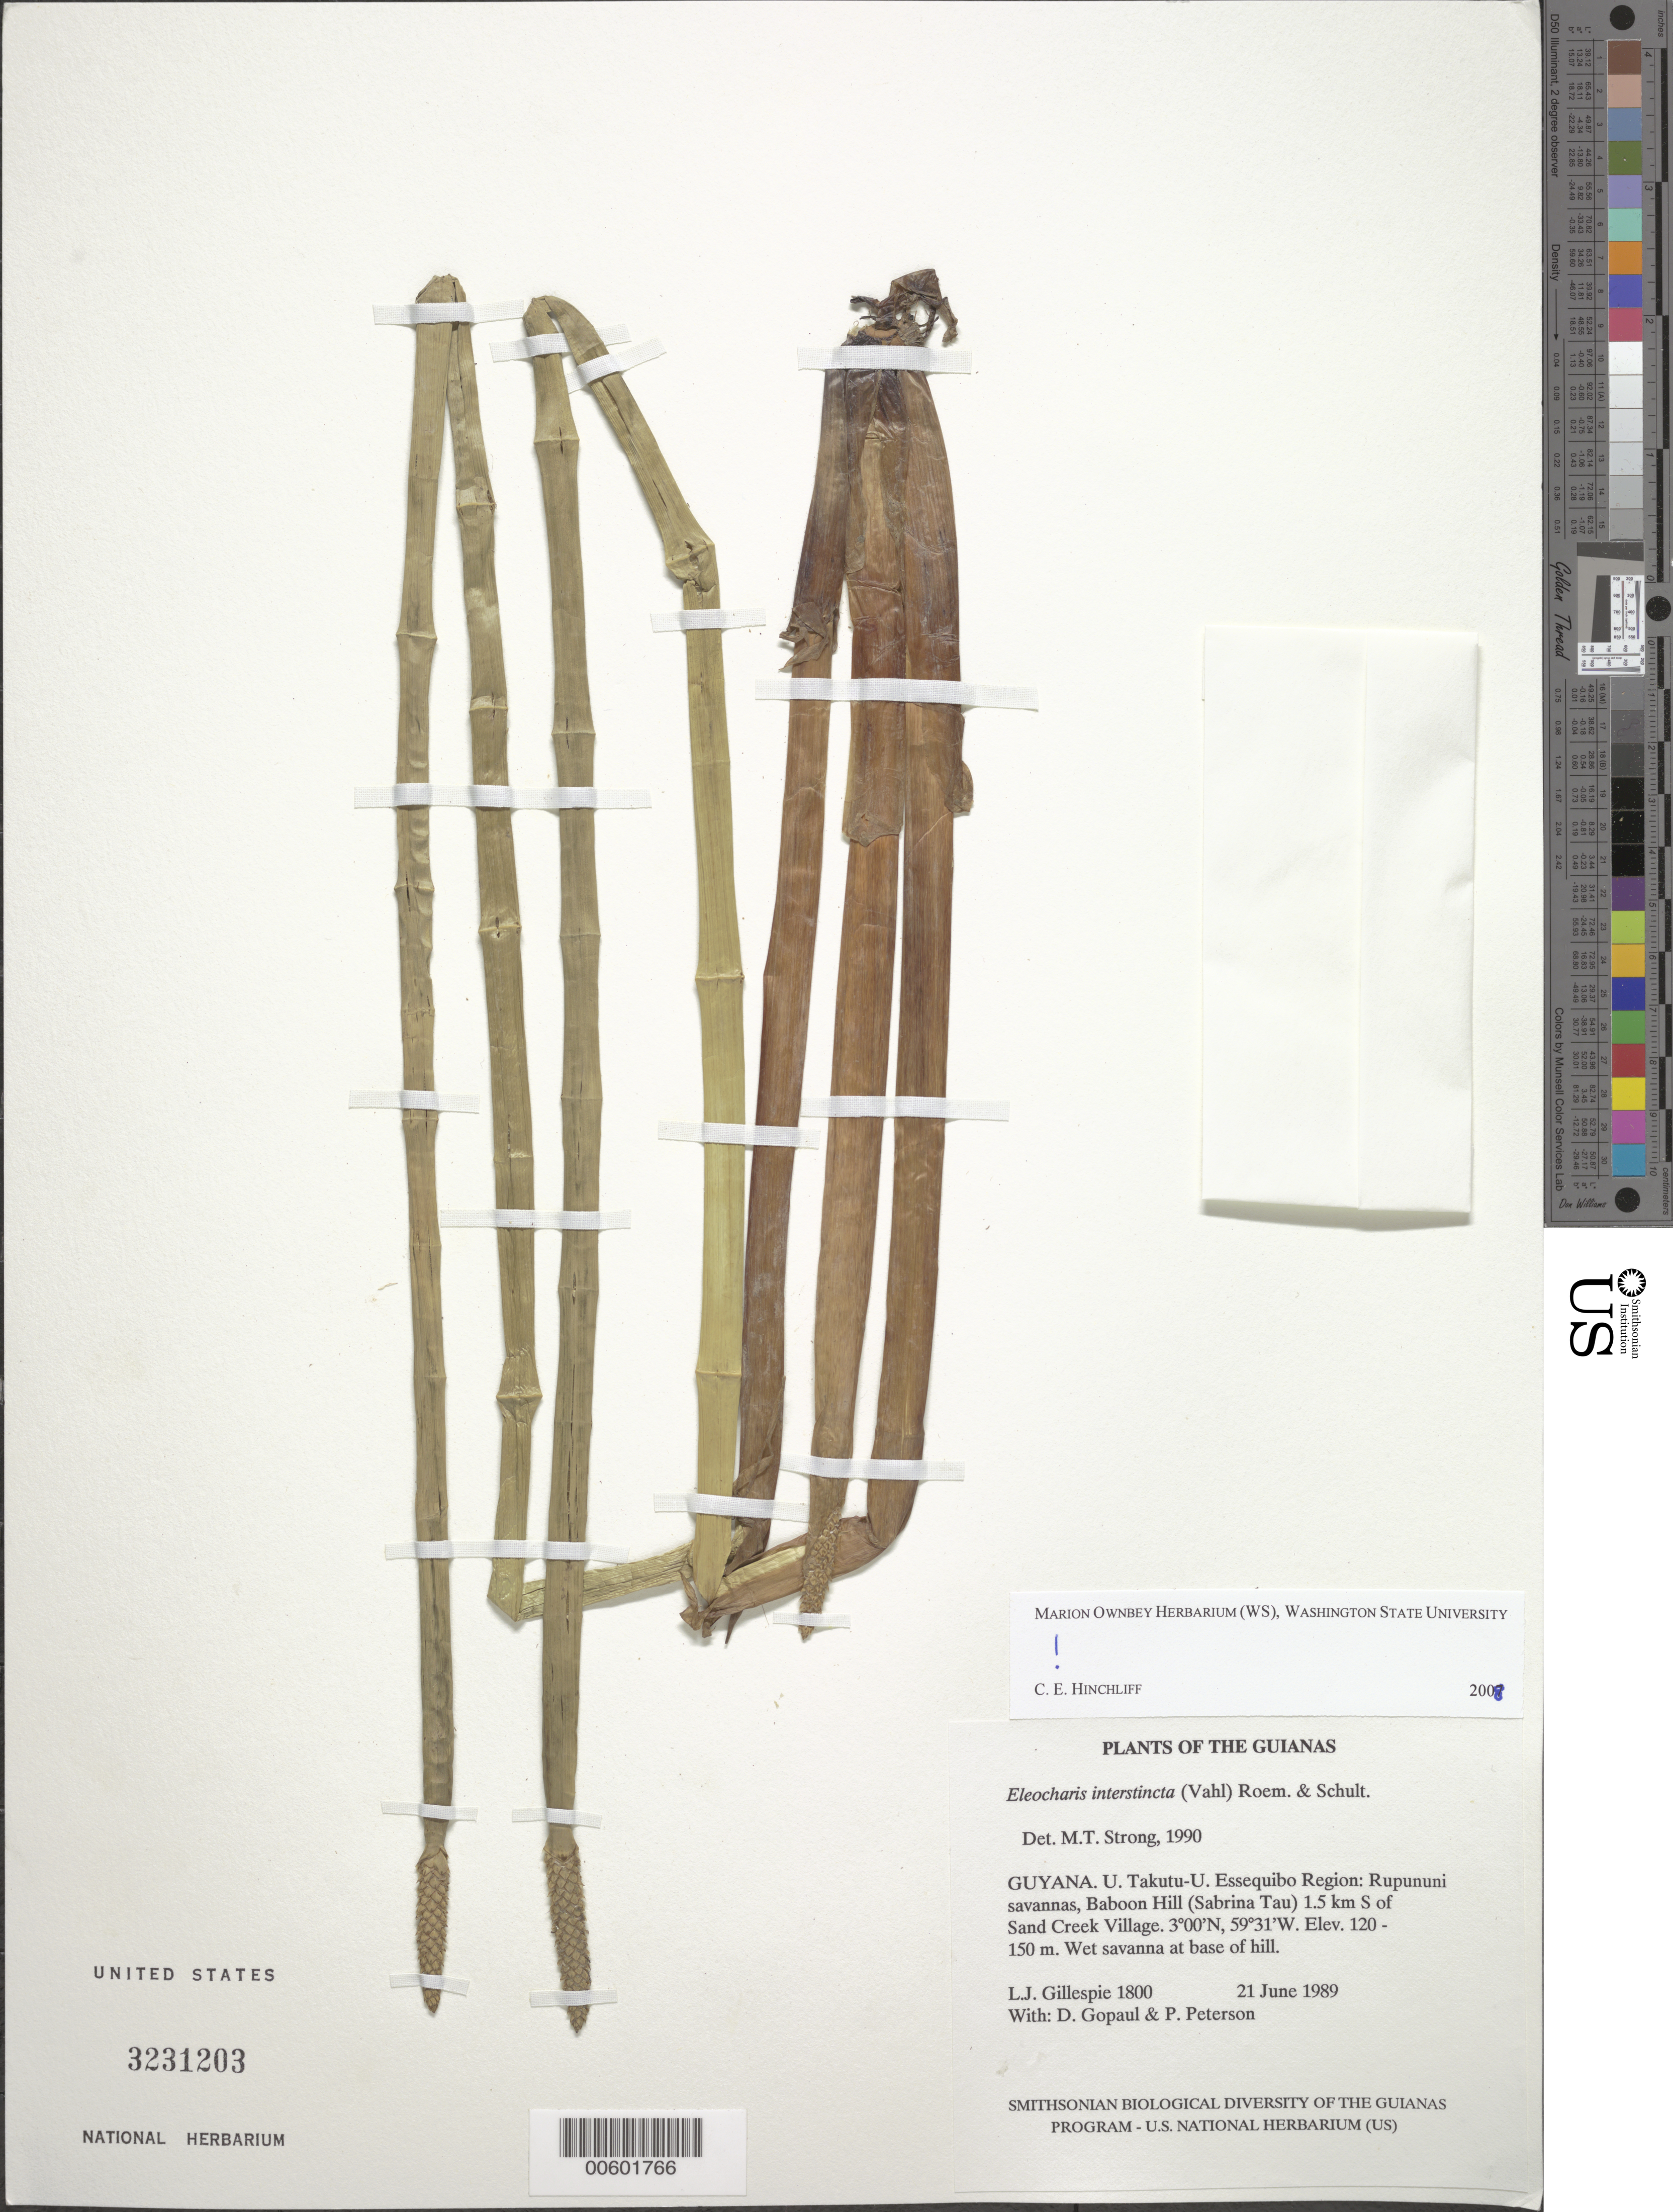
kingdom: Plantae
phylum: Tracheophyta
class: Liliopsida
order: Poales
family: Cyperaceae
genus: Eleocharis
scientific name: Eleocharis interstincta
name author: (Vahl) Roem. & Schult.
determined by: Strong, M. T., (US), Smithsonian Institution - National Museum of Natural History (UNITED STATES)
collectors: L. J. Gillespie, D. Gopaul & P. M. Peterson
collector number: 1800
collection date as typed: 23 June 1989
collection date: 1989-06-23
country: Guyana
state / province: U. Takutu-U. Essequibo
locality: Rupununi savannas, Baboon Hill (Sabrina Tau) 1.5 km S of Sand Creek Village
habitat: Wet savanna at base of hill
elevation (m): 330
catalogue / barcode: US 3231203